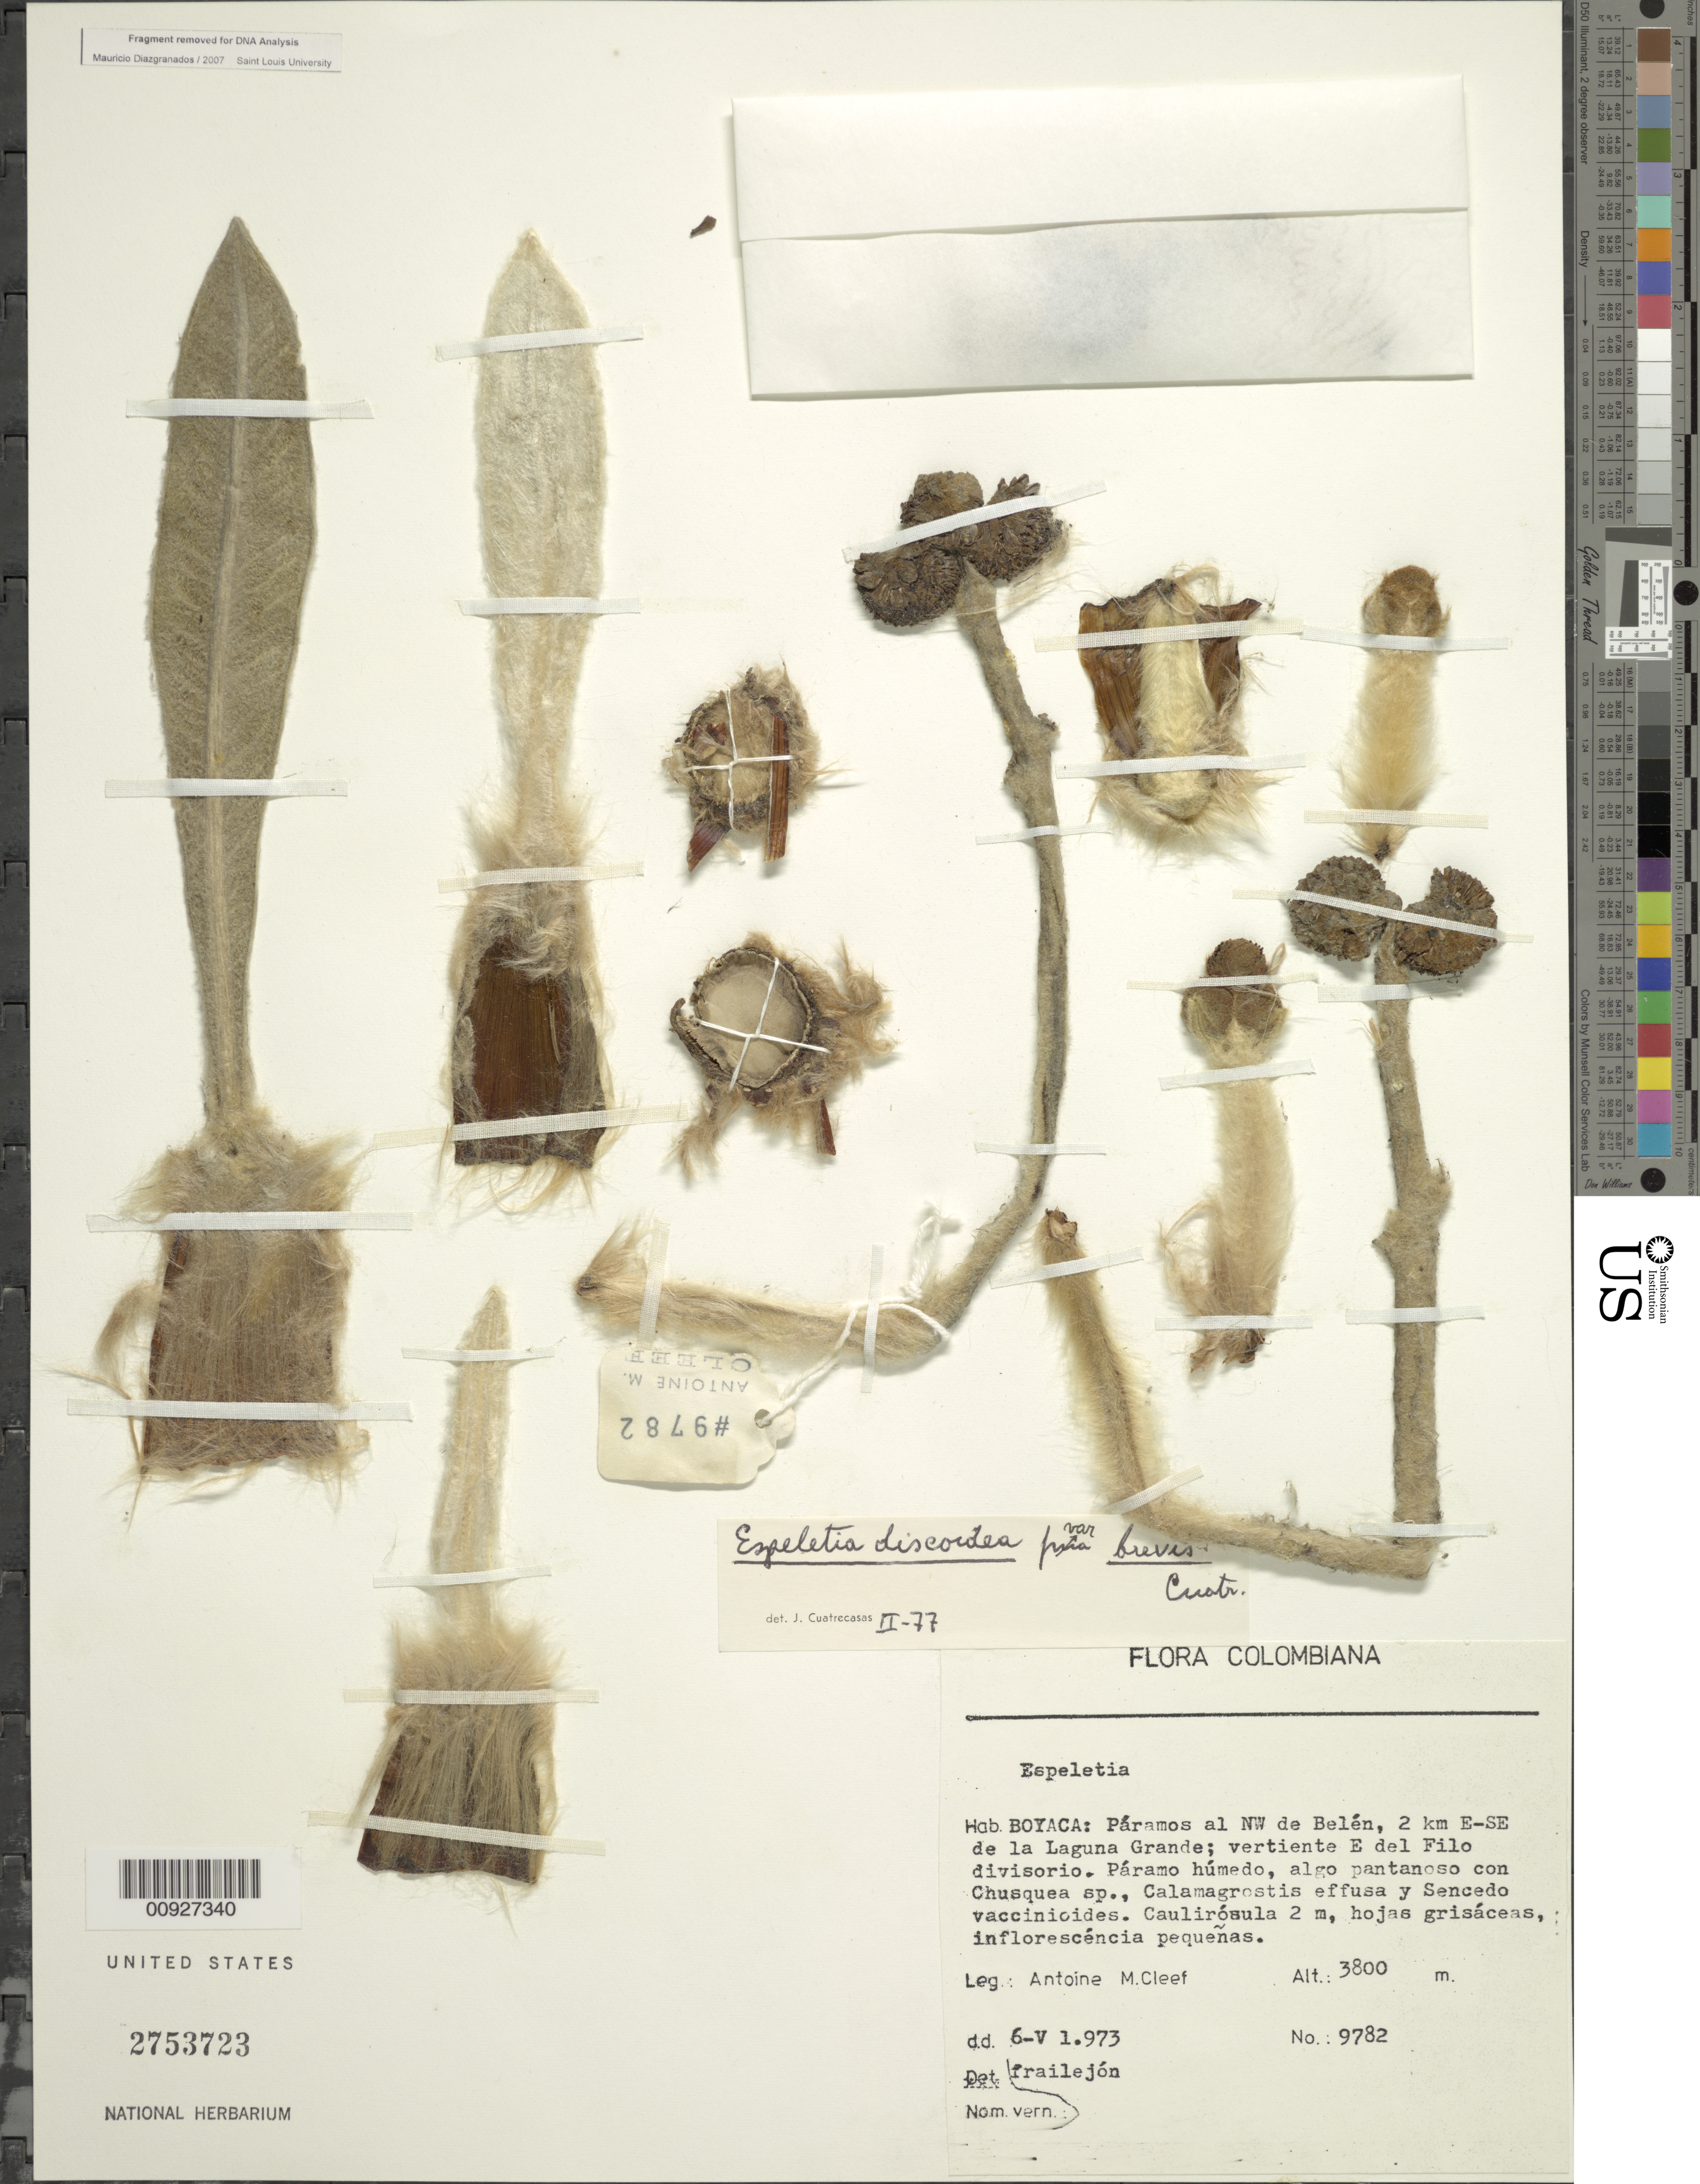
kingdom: Plantae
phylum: Tracheophyta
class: Magnoliopsida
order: Asterales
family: Asteraceae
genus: Espeletia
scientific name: Espeletia discoidea f. brevis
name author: Cuatrec.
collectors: A. M. Cleef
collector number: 9782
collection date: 1973-05-06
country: Colombia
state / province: Boyacá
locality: Páramos al NW de Belén, 2 km E-SE de la Laguna Grande; vertiente E del filo divisorio.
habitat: Páramo húmedo, algo pantanoso con Chusquea sp., Calamagostris effusa y Sencedo vaccinioides.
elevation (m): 3800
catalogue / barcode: US 2753723